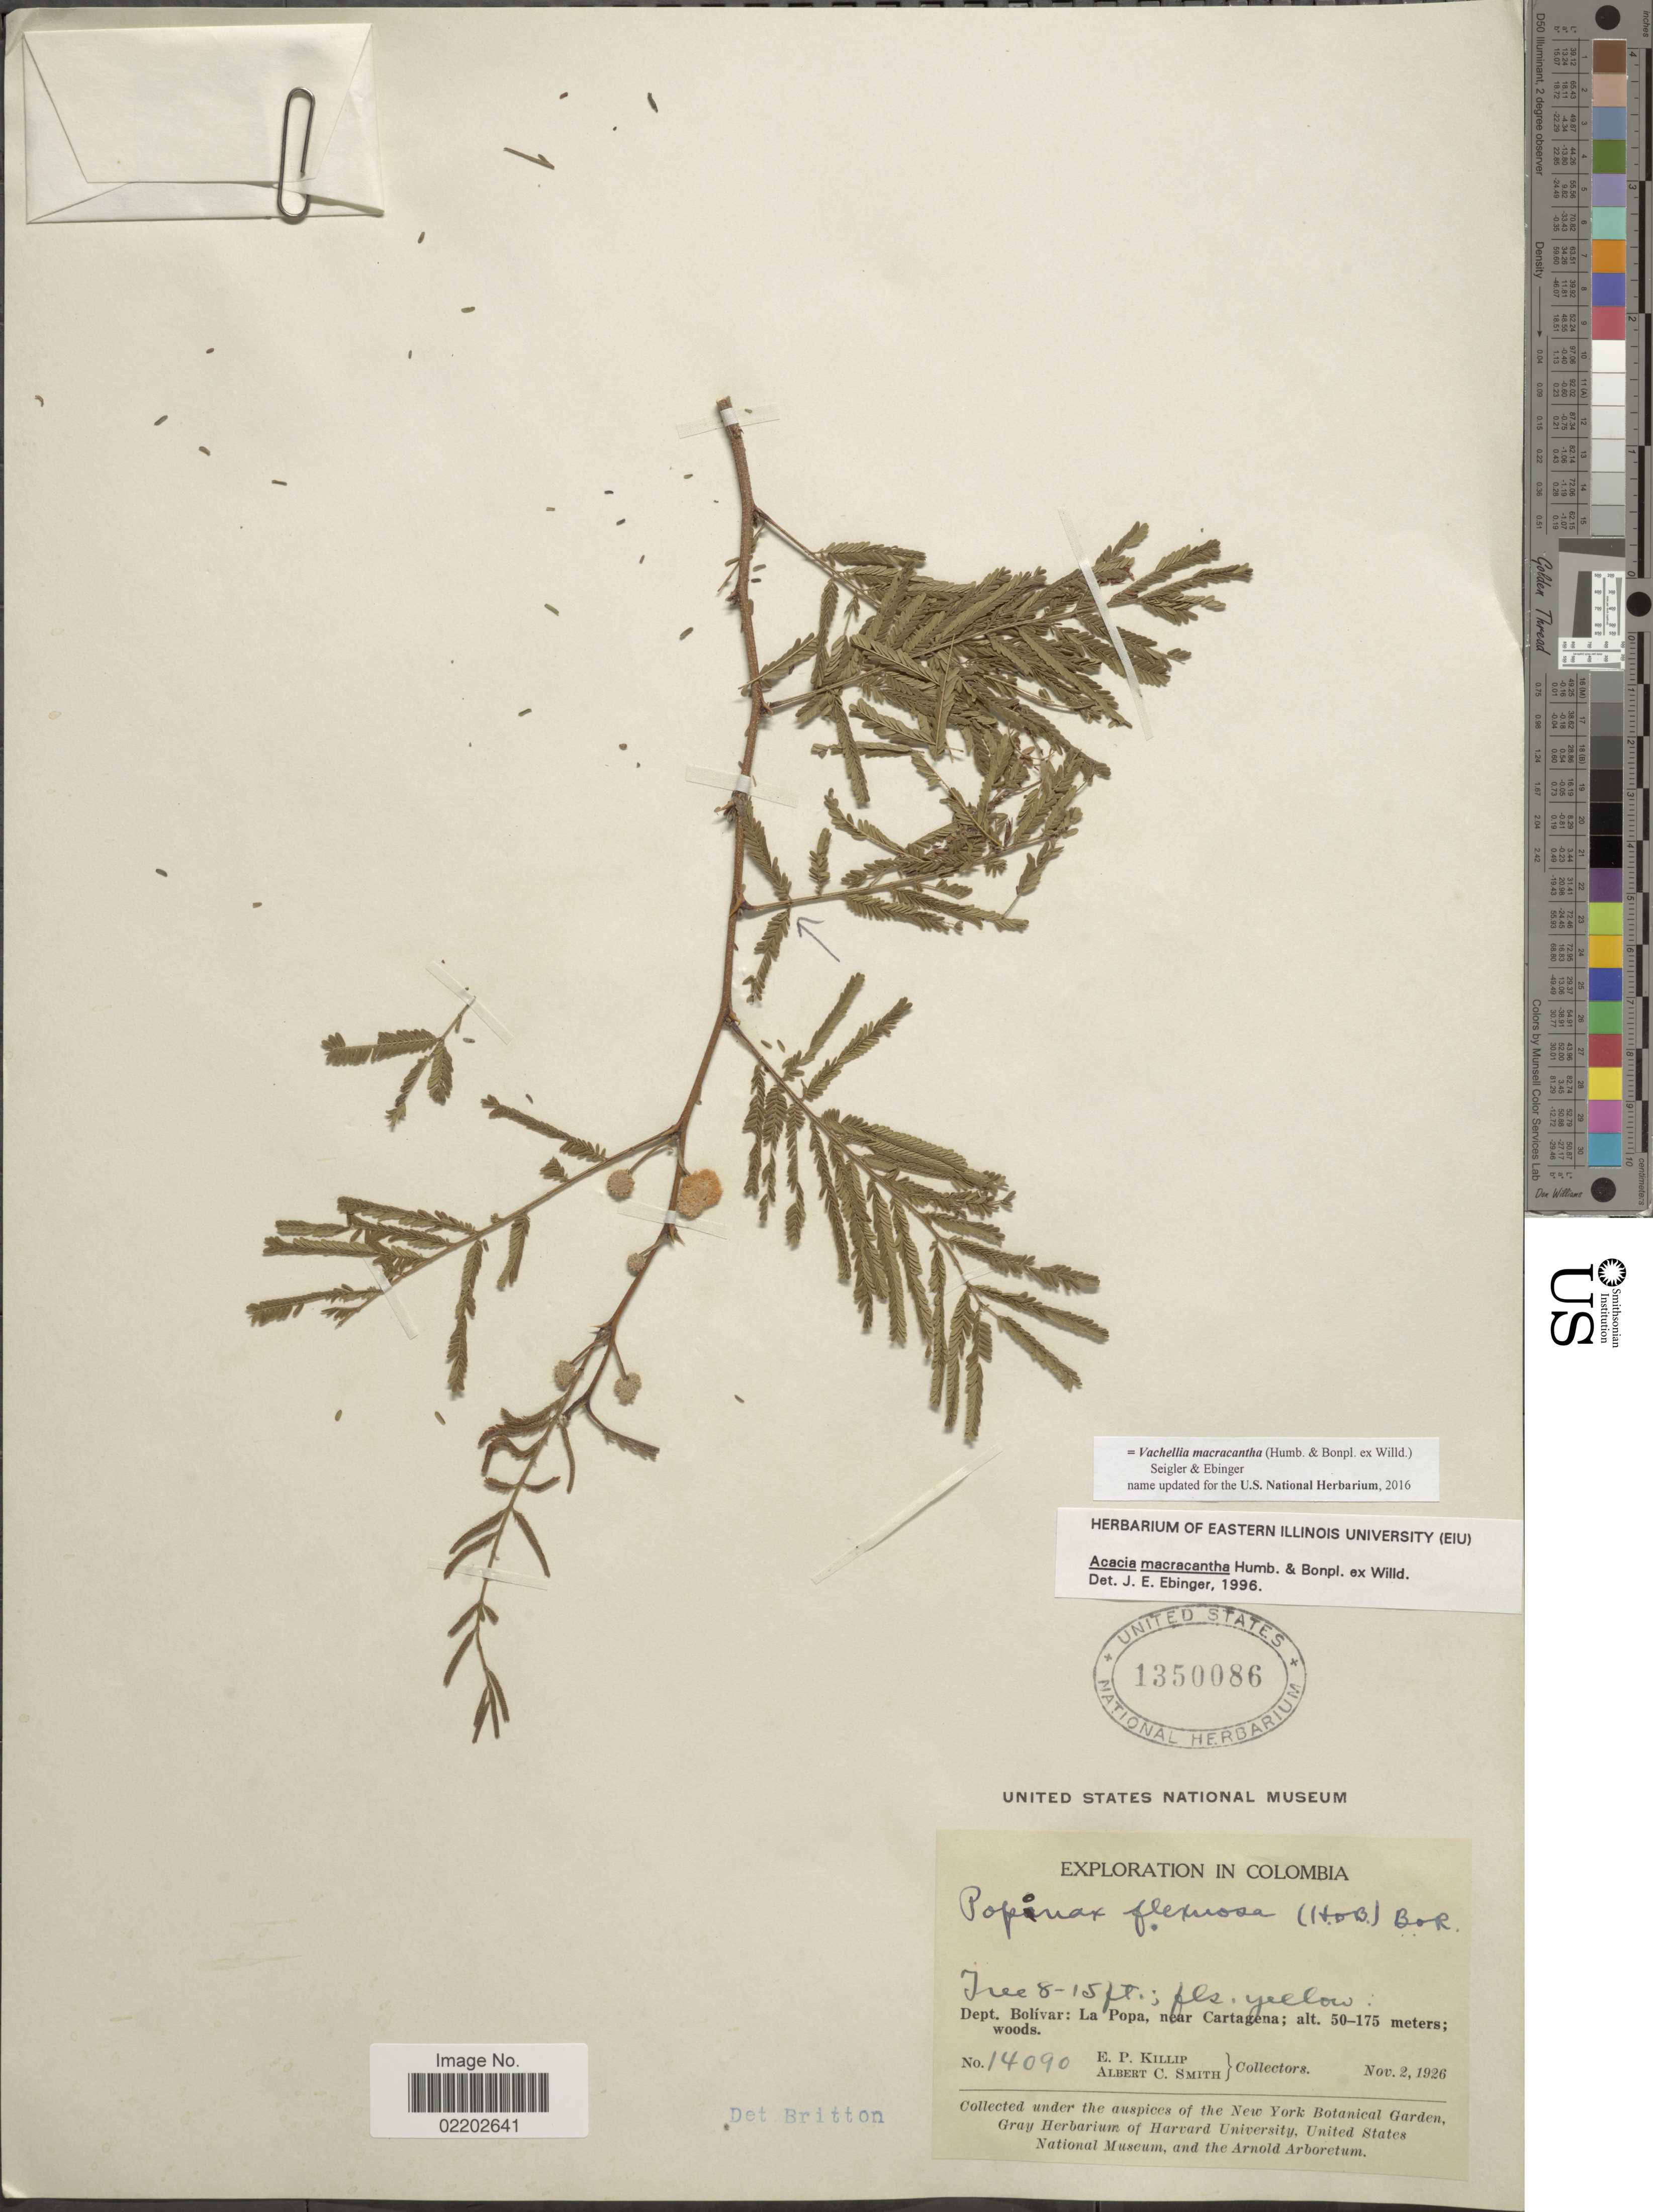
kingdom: Plantae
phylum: Tracheophyta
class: Magnoliopsida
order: Fabales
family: Fabaceae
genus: Vachellia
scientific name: Vachellia macracantha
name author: (Humb. & Bonpl. ex Willd.) Seigler & Ebinger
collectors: E. P. Killip & A. C. Smith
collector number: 14090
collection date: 1926-11-02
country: Colombia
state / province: Bolívar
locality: Colombia. Dept. Bolivar: La Popa, near Cartagena.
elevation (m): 50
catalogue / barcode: US 1350086